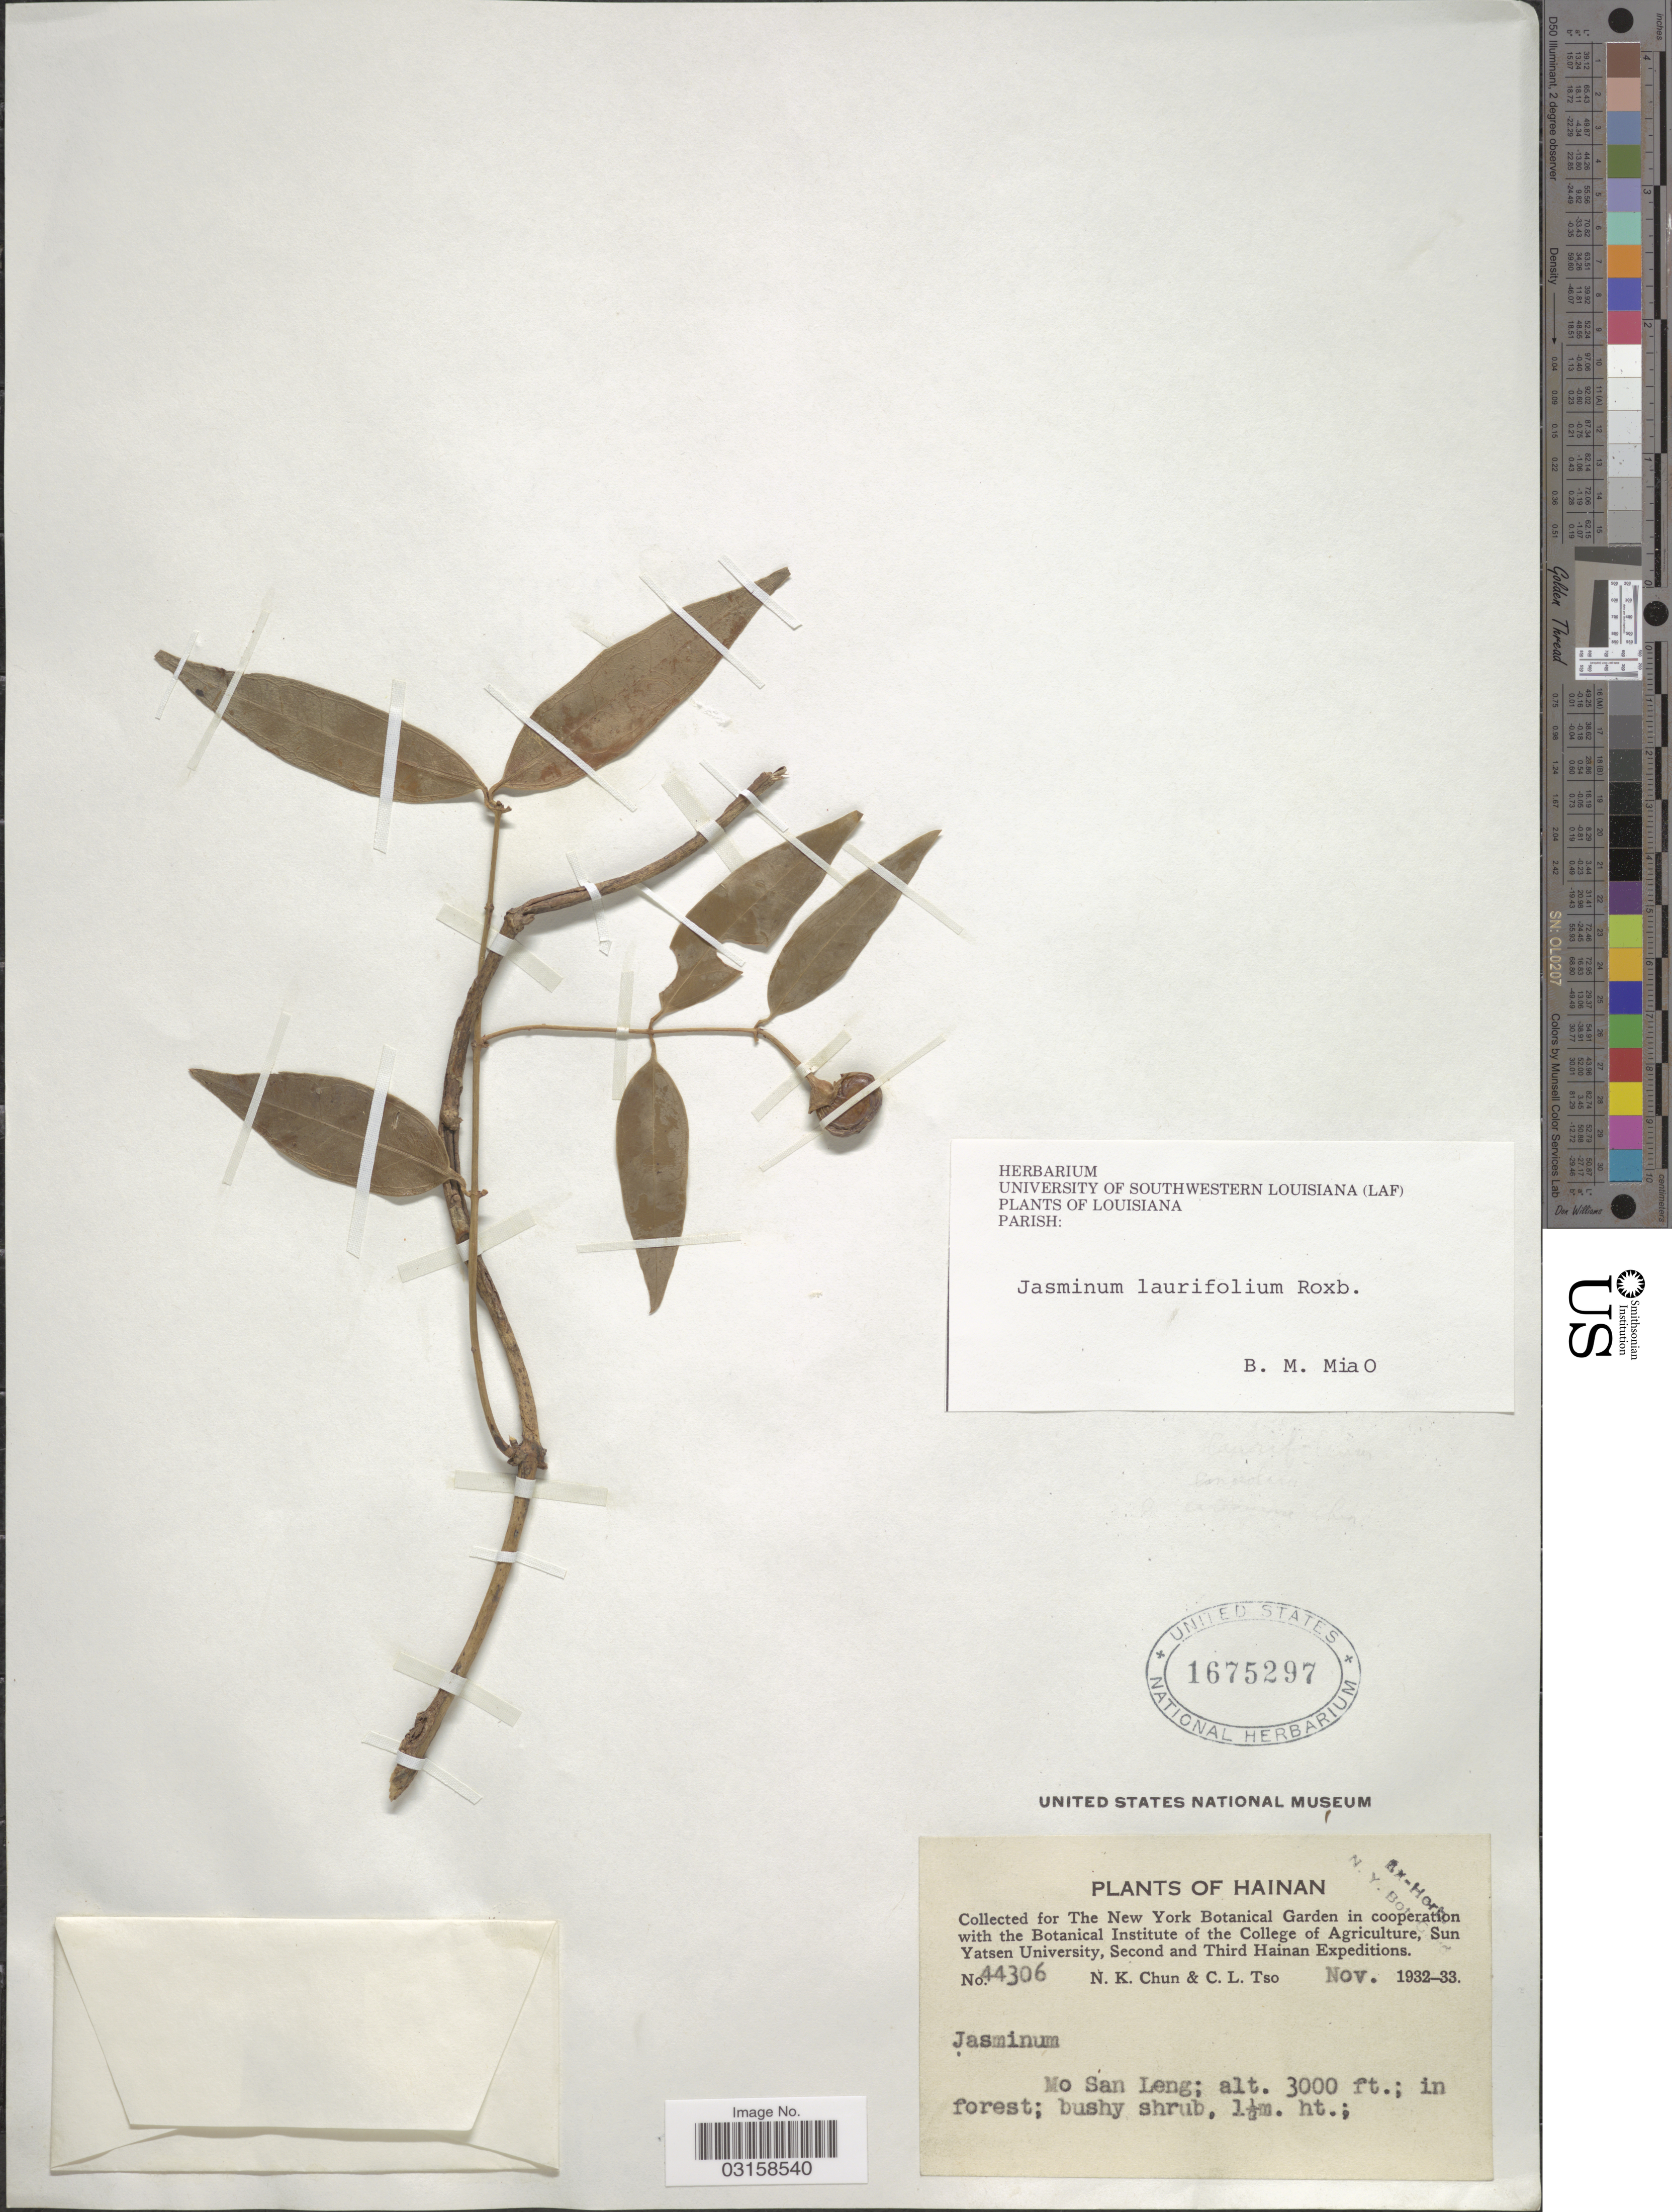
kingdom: Plantae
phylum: Tracheophyta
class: Magnoliopsida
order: Lamiales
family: Oleaceae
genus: Jasminum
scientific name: Jasminum laurifolium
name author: Roxb.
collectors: N. K. Chun & C. Tso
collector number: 44306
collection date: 1932-11/1933-11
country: China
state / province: Hainan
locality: Mo San Leng.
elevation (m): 914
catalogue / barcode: US 1675297